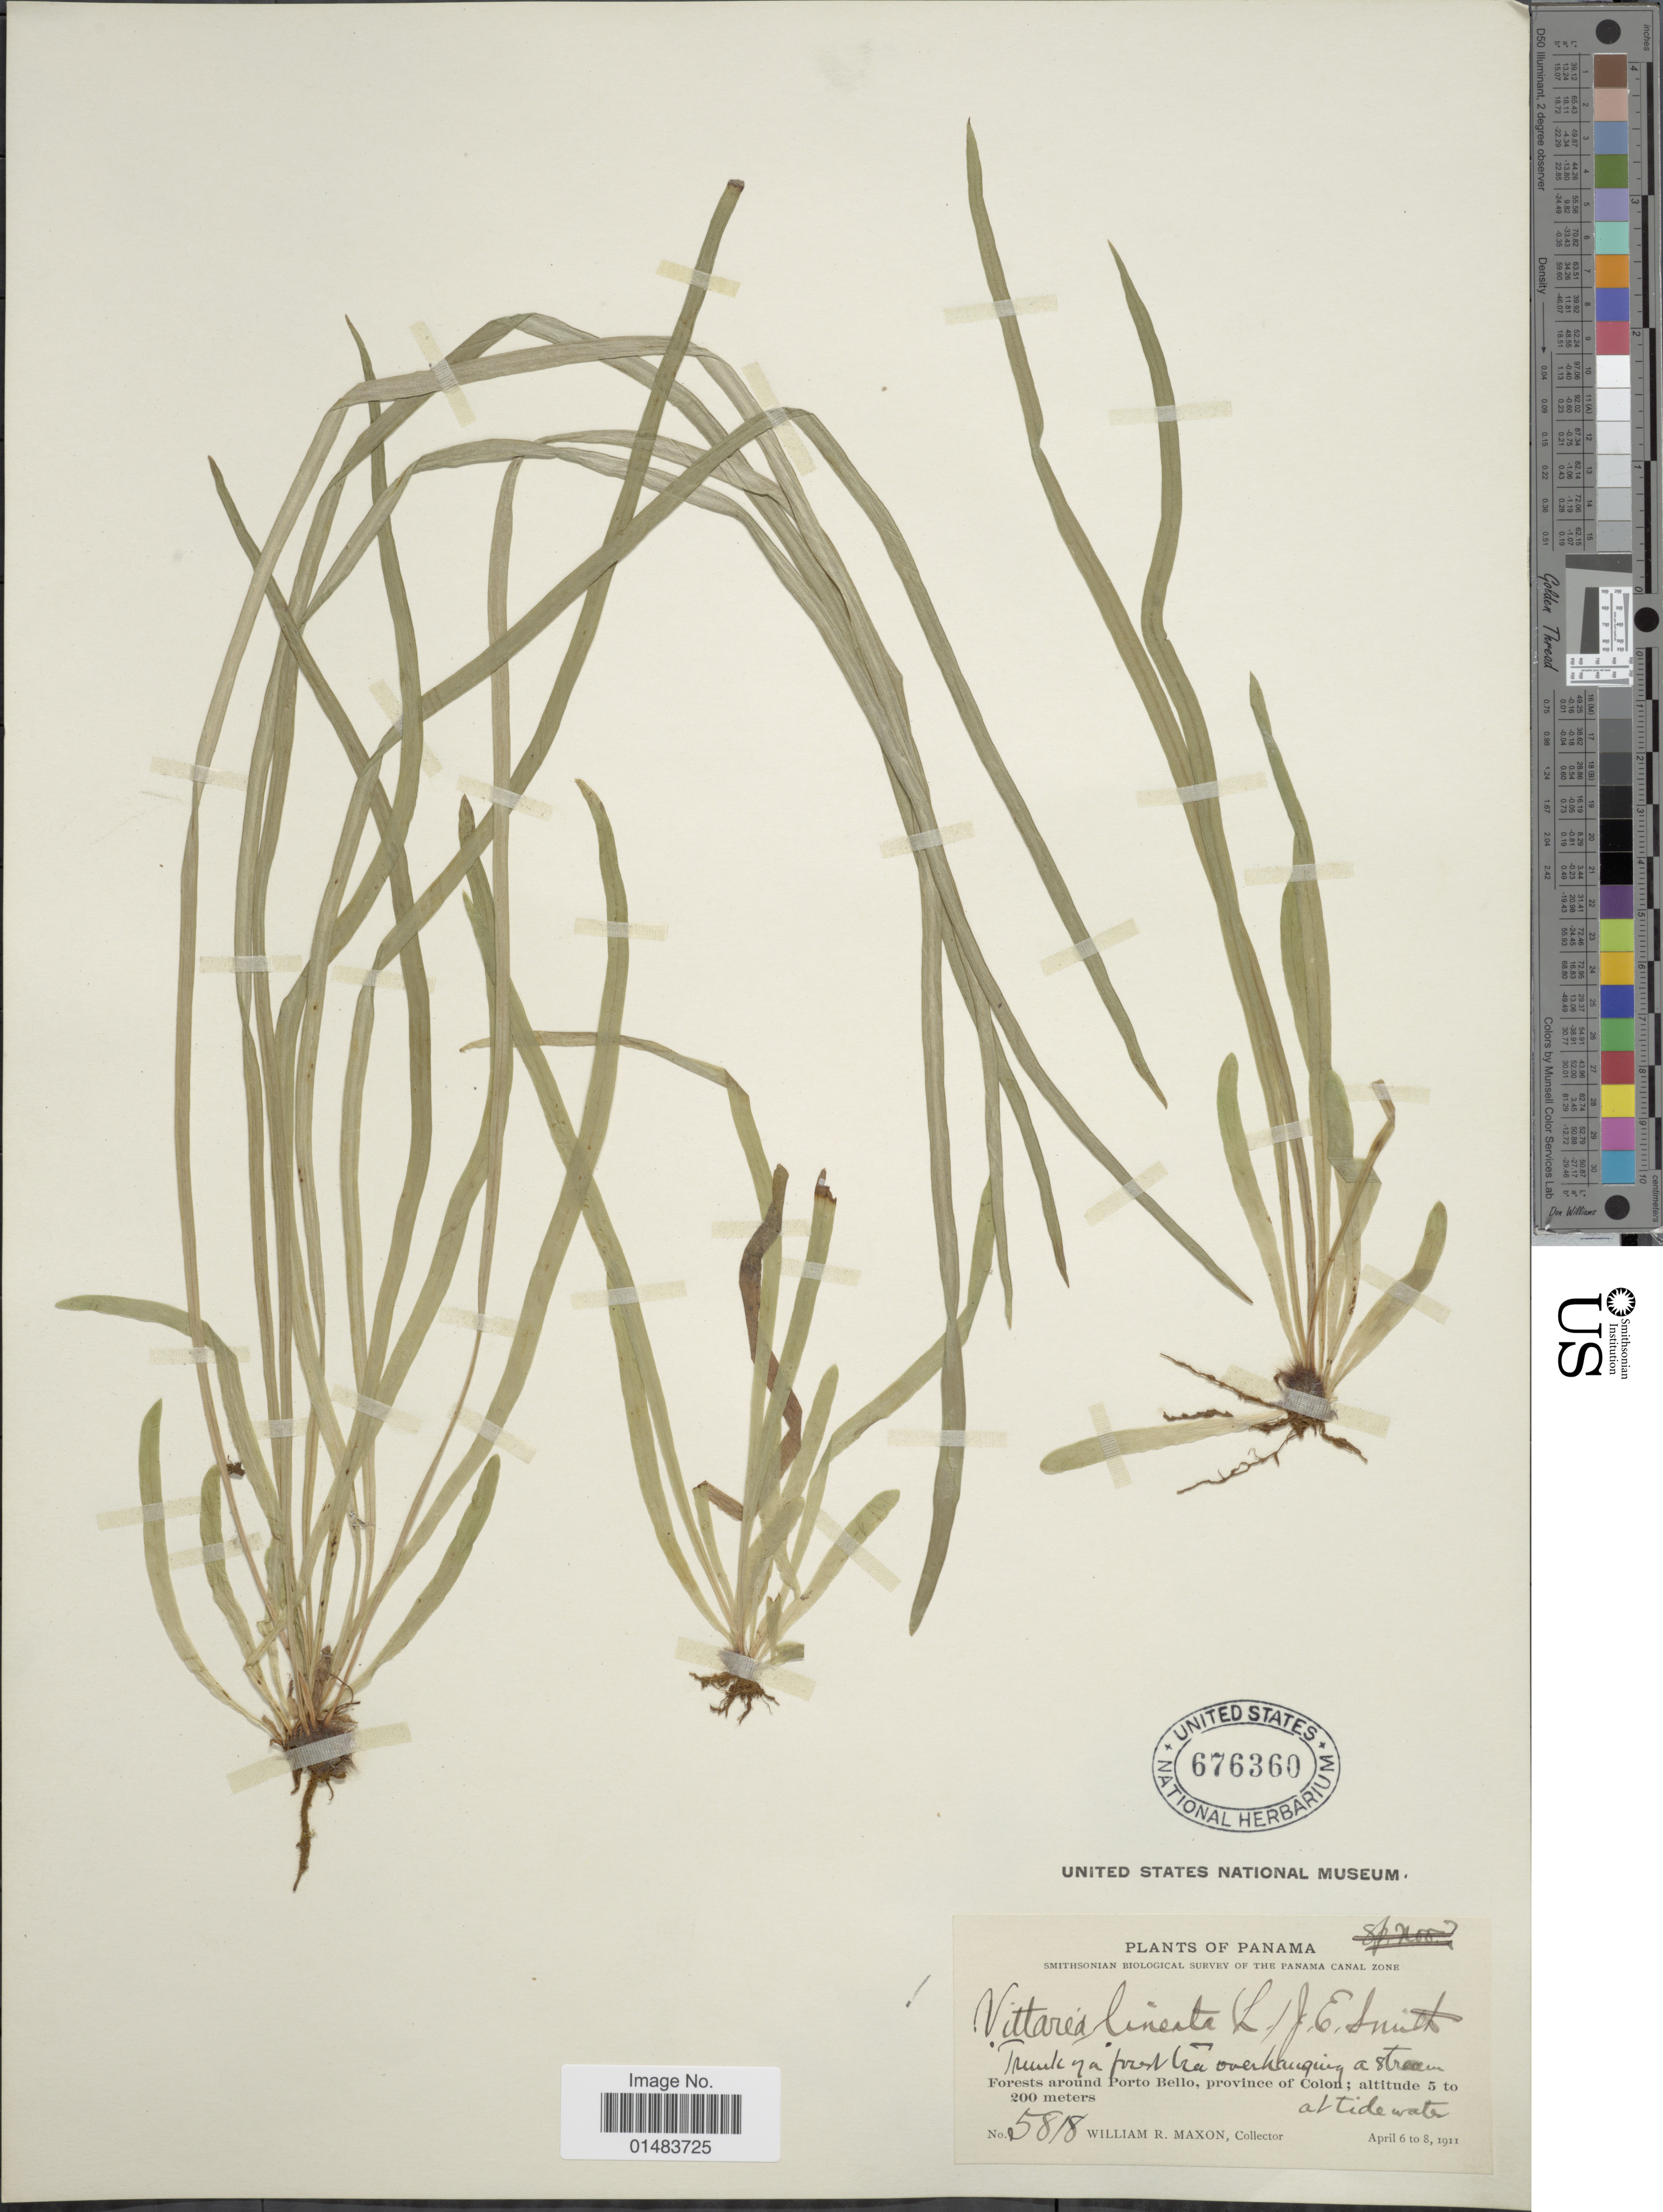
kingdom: Plantae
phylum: Tracheophyta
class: Polypodiopsida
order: Polypodiales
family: Pteridaceae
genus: Vittaria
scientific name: Vittaria lineata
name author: (L.) Sm.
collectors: W. R. Maxon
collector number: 5818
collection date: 1911-04-06/1911-04-08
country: Panama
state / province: Colón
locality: Plants of Panama, Forest around Porto Bello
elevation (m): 5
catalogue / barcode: US 676360